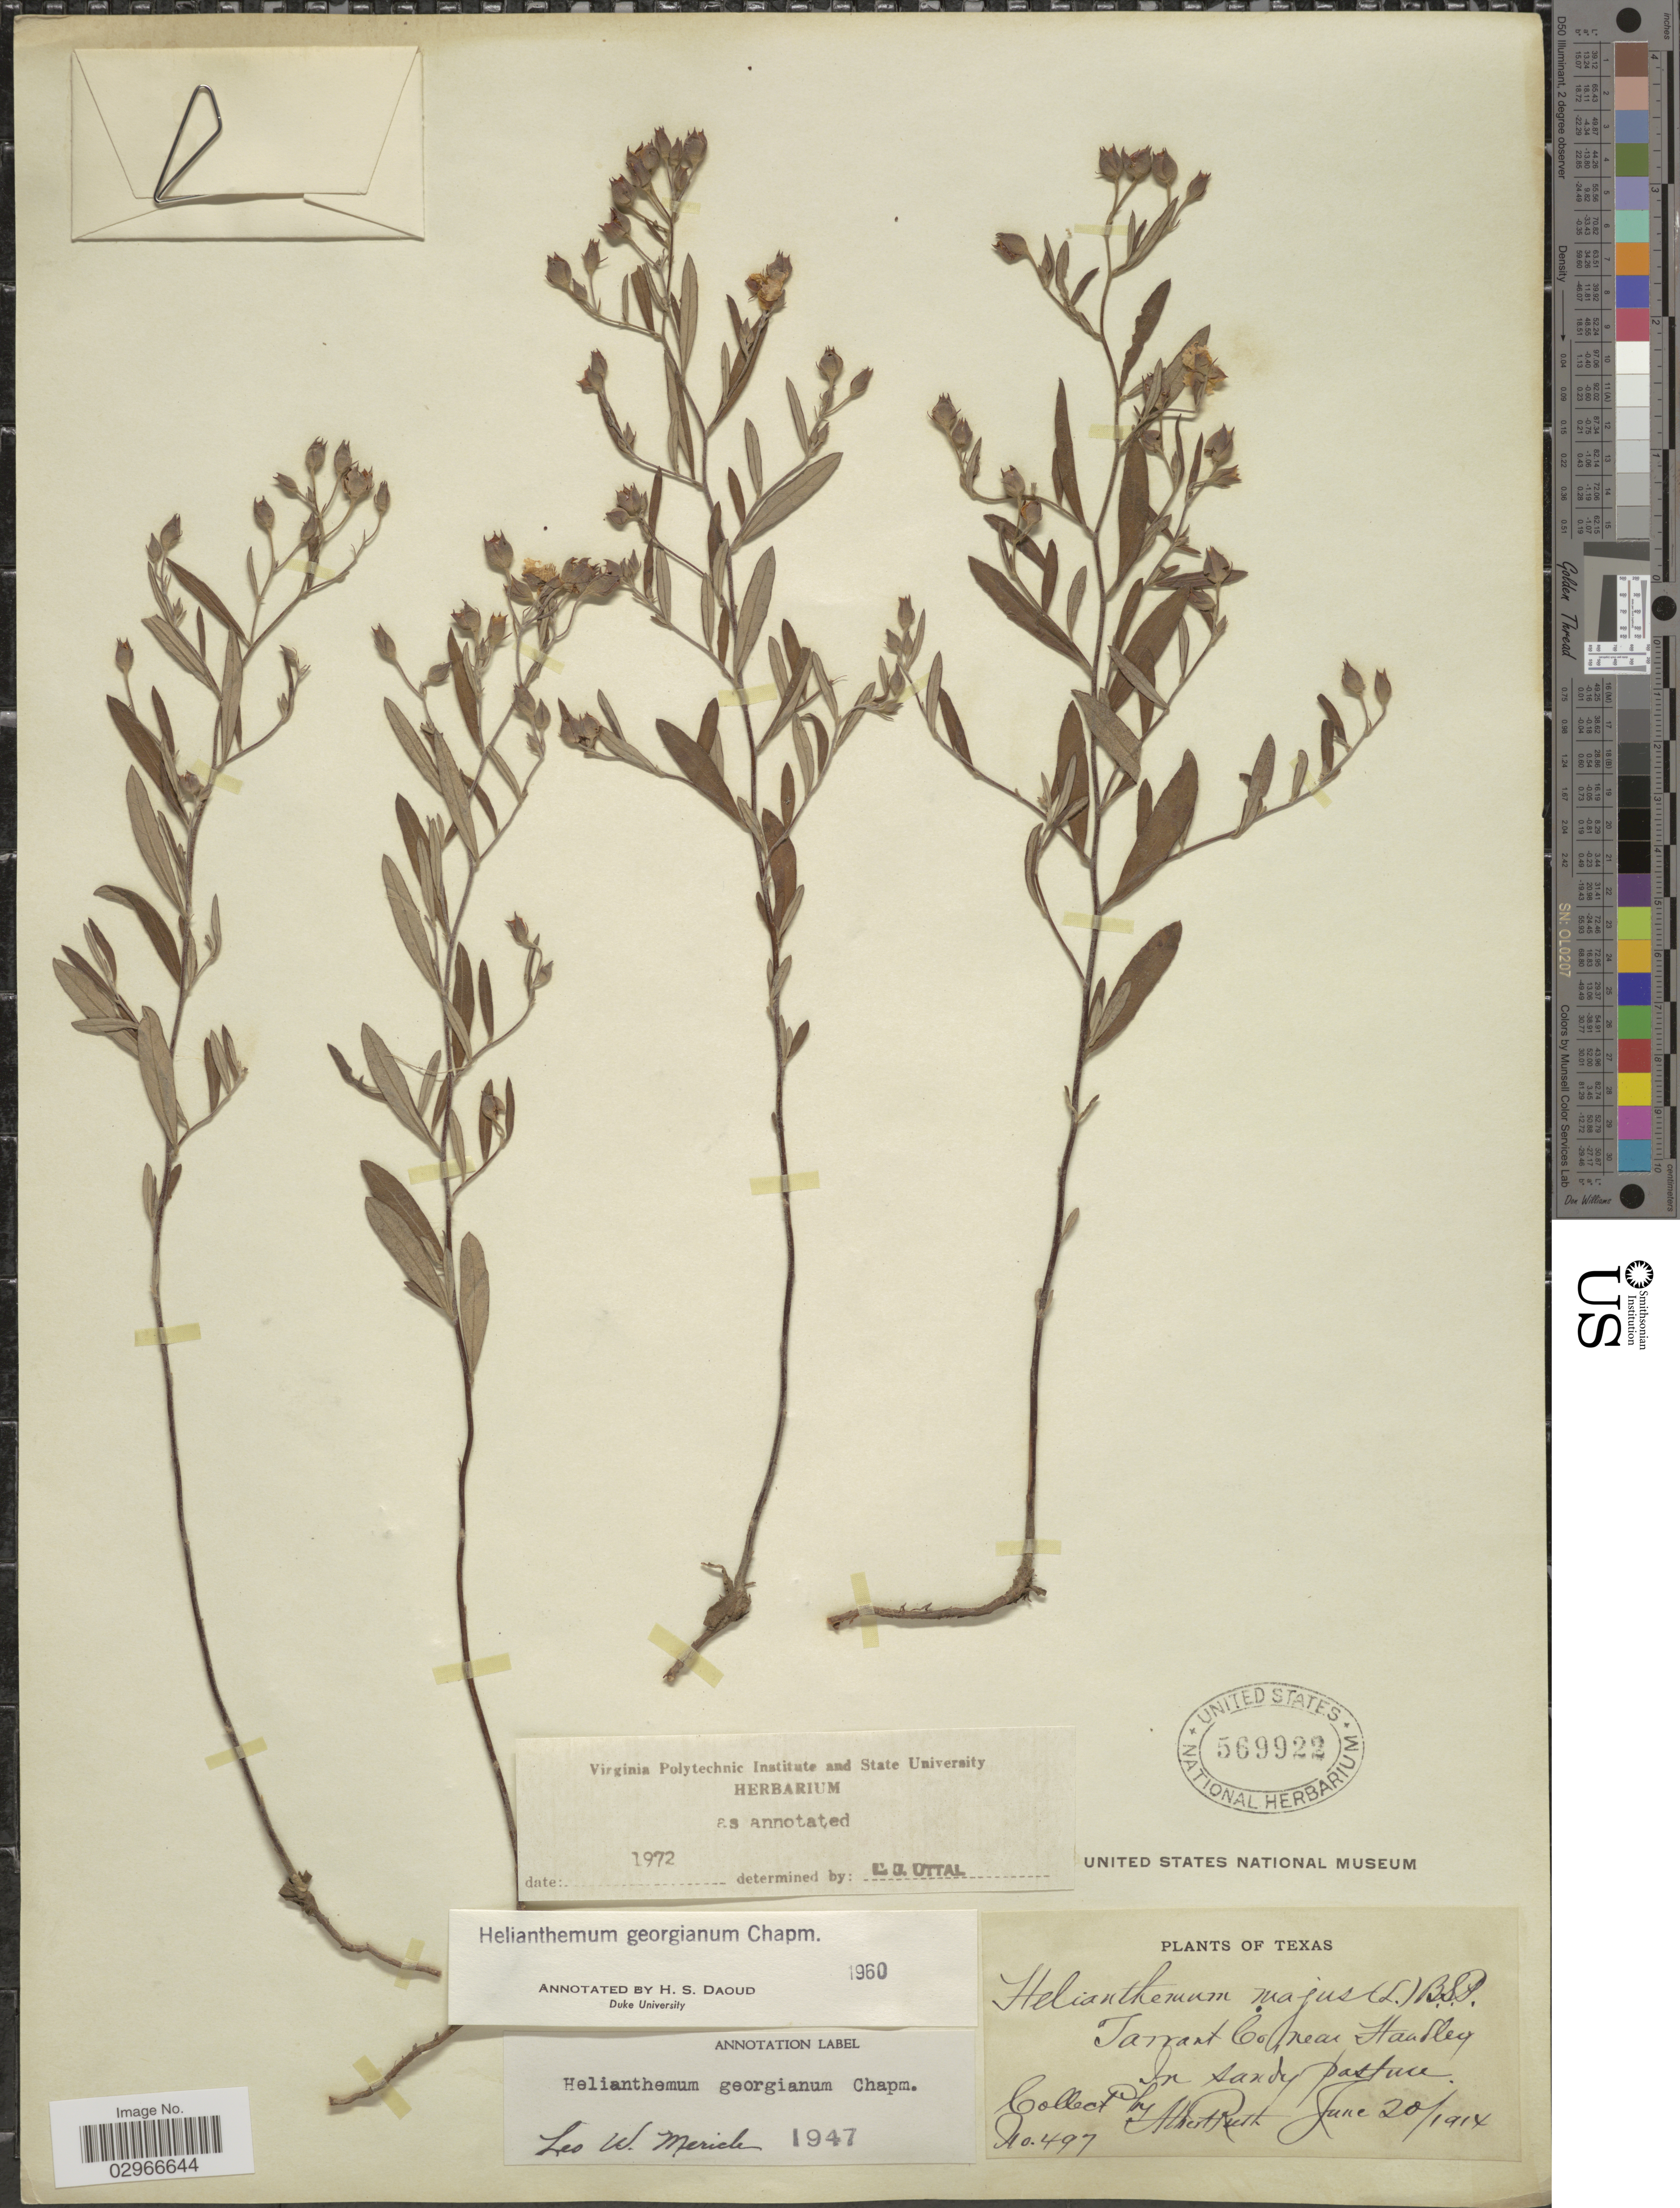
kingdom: Plantae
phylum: Tracheophyta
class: Magnoliopsida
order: Malvales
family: Cistaceae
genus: Helianthemum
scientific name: Helianthemum georgianum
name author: Chapm.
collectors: A. Ruth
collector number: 497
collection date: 1914-06-20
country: United States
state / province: Texas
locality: Tarrant Co, near Handley.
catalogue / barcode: US 69922